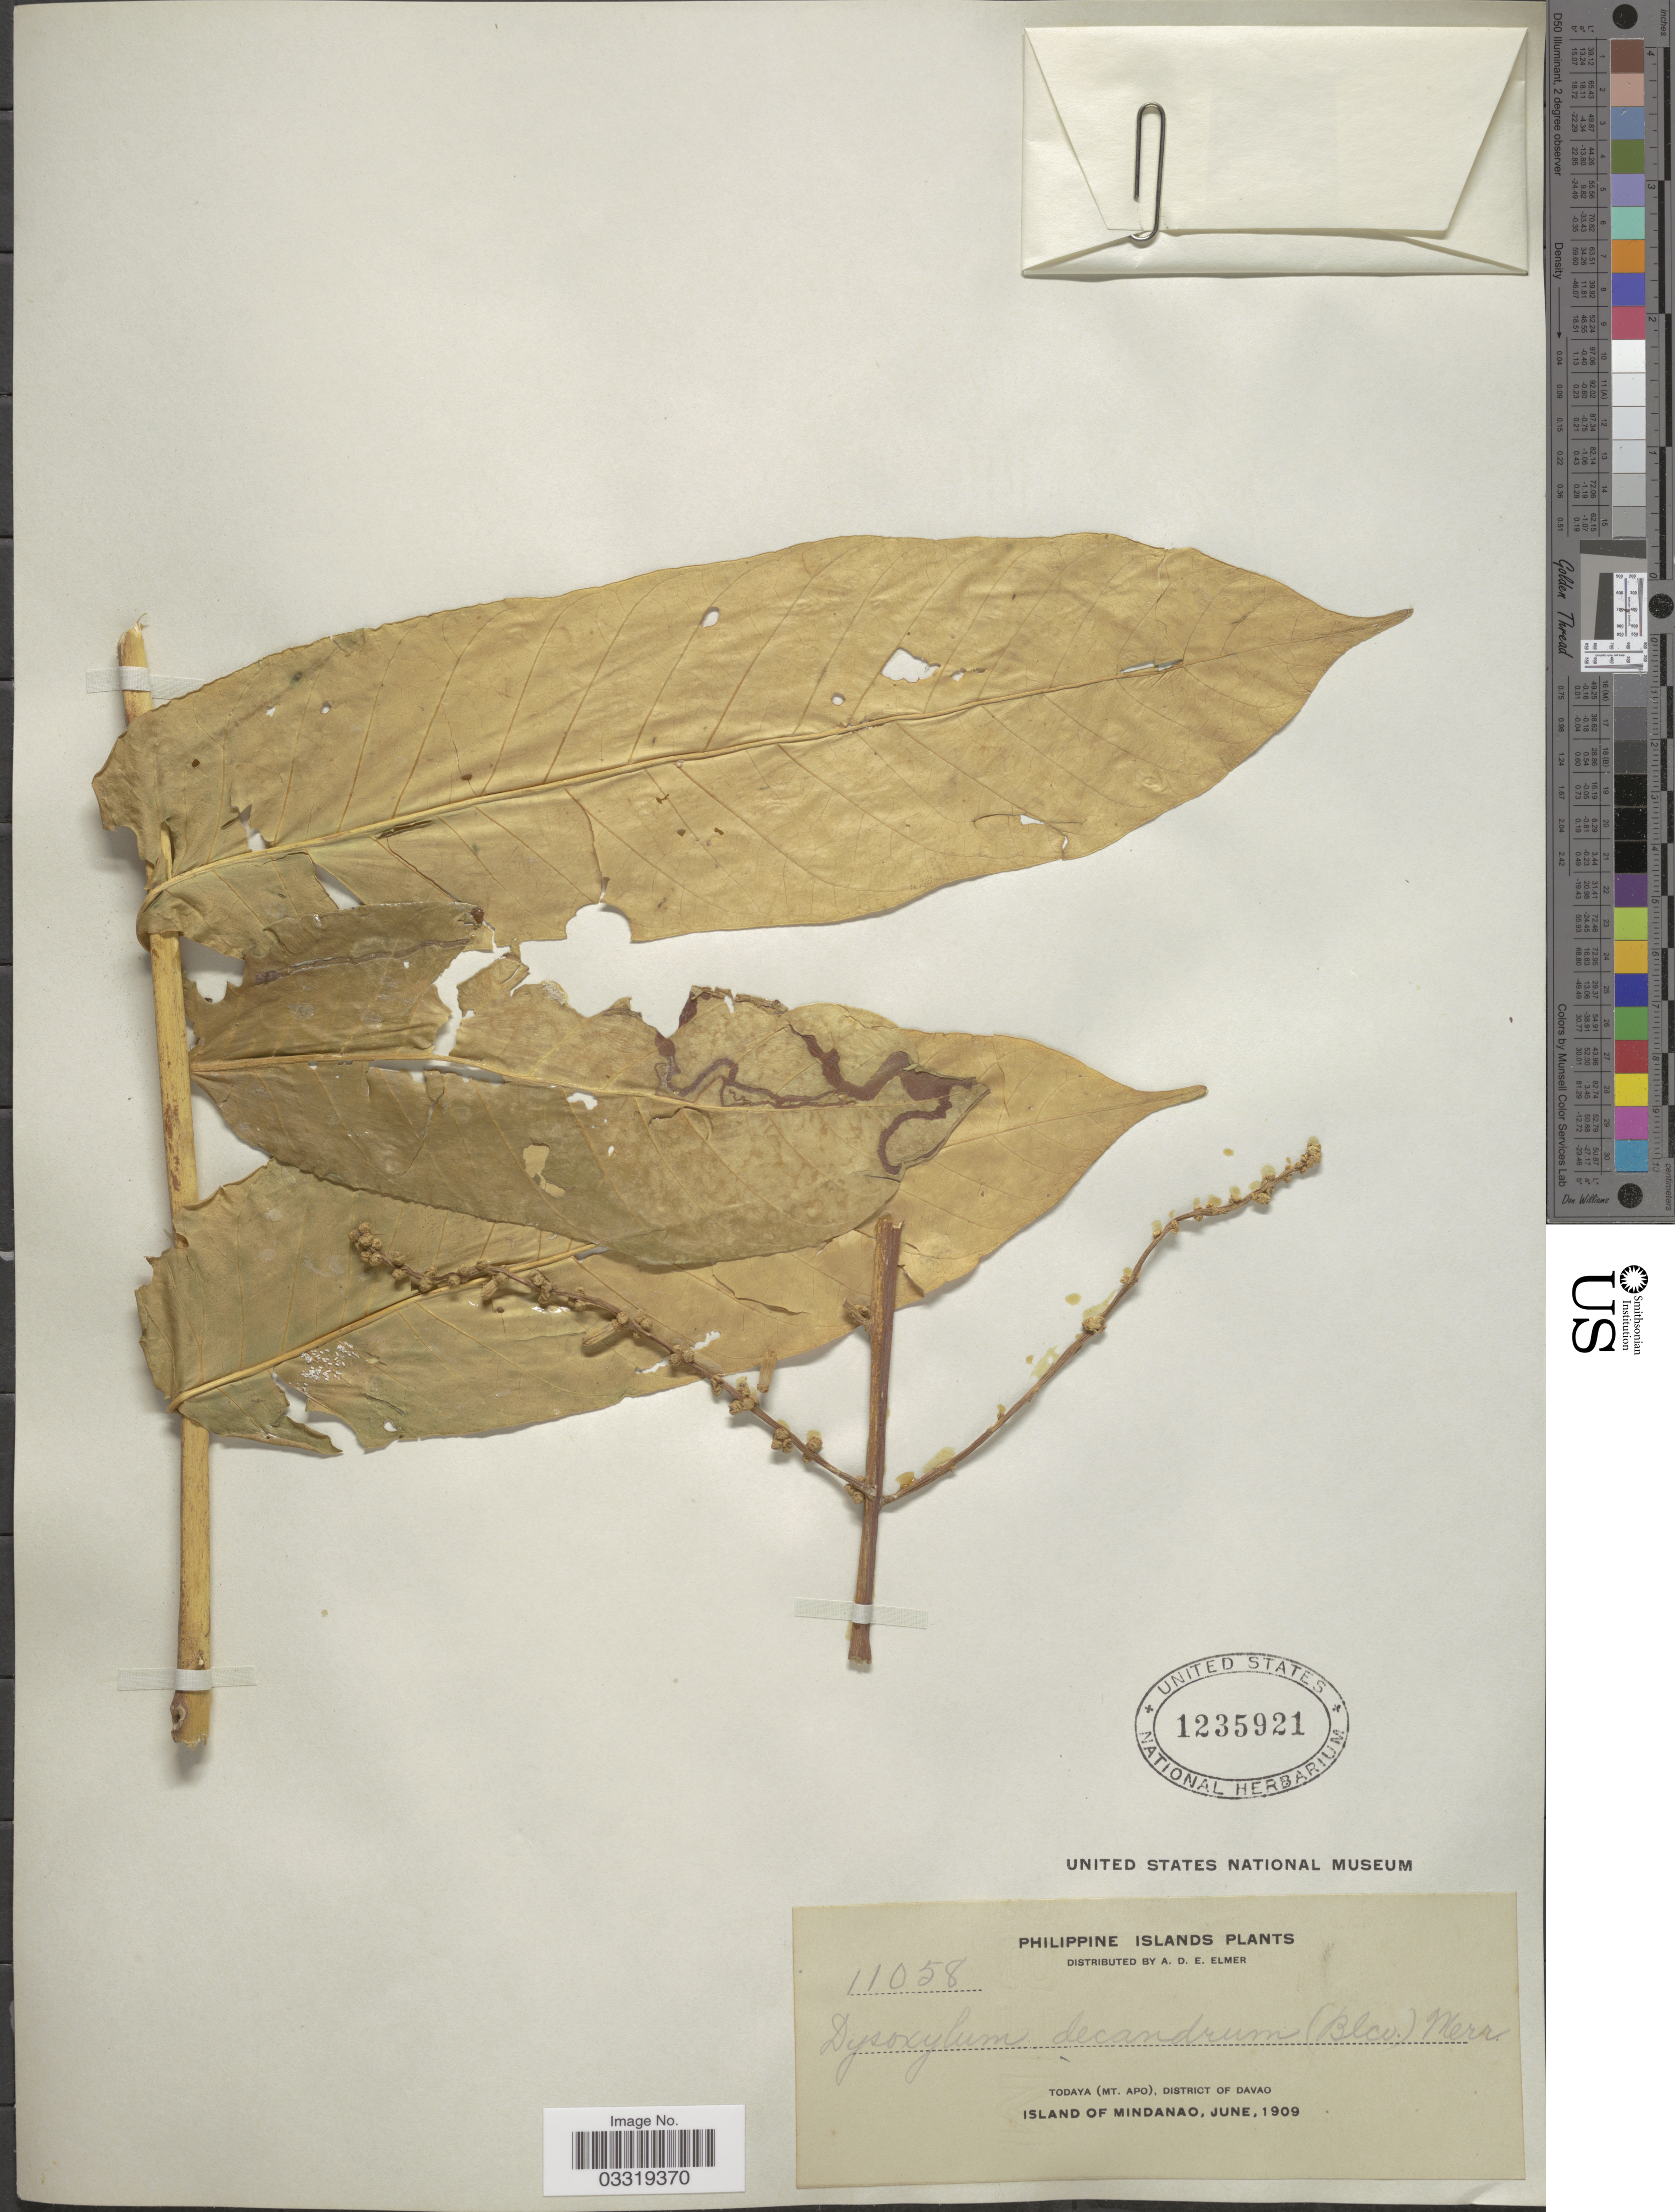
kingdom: Plantae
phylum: Tracheophyta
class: Magnoliopsida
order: Sapindales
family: Meliaceae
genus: Didymocheton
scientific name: Didymocheton gaudichaudianus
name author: A. Juss.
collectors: A. D. E. Elmer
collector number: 11058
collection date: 1909-06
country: Philippines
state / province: Davao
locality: Todaya (Mt. Apo), District of Davao, Island of Mindanao.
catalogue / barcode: US 1235921